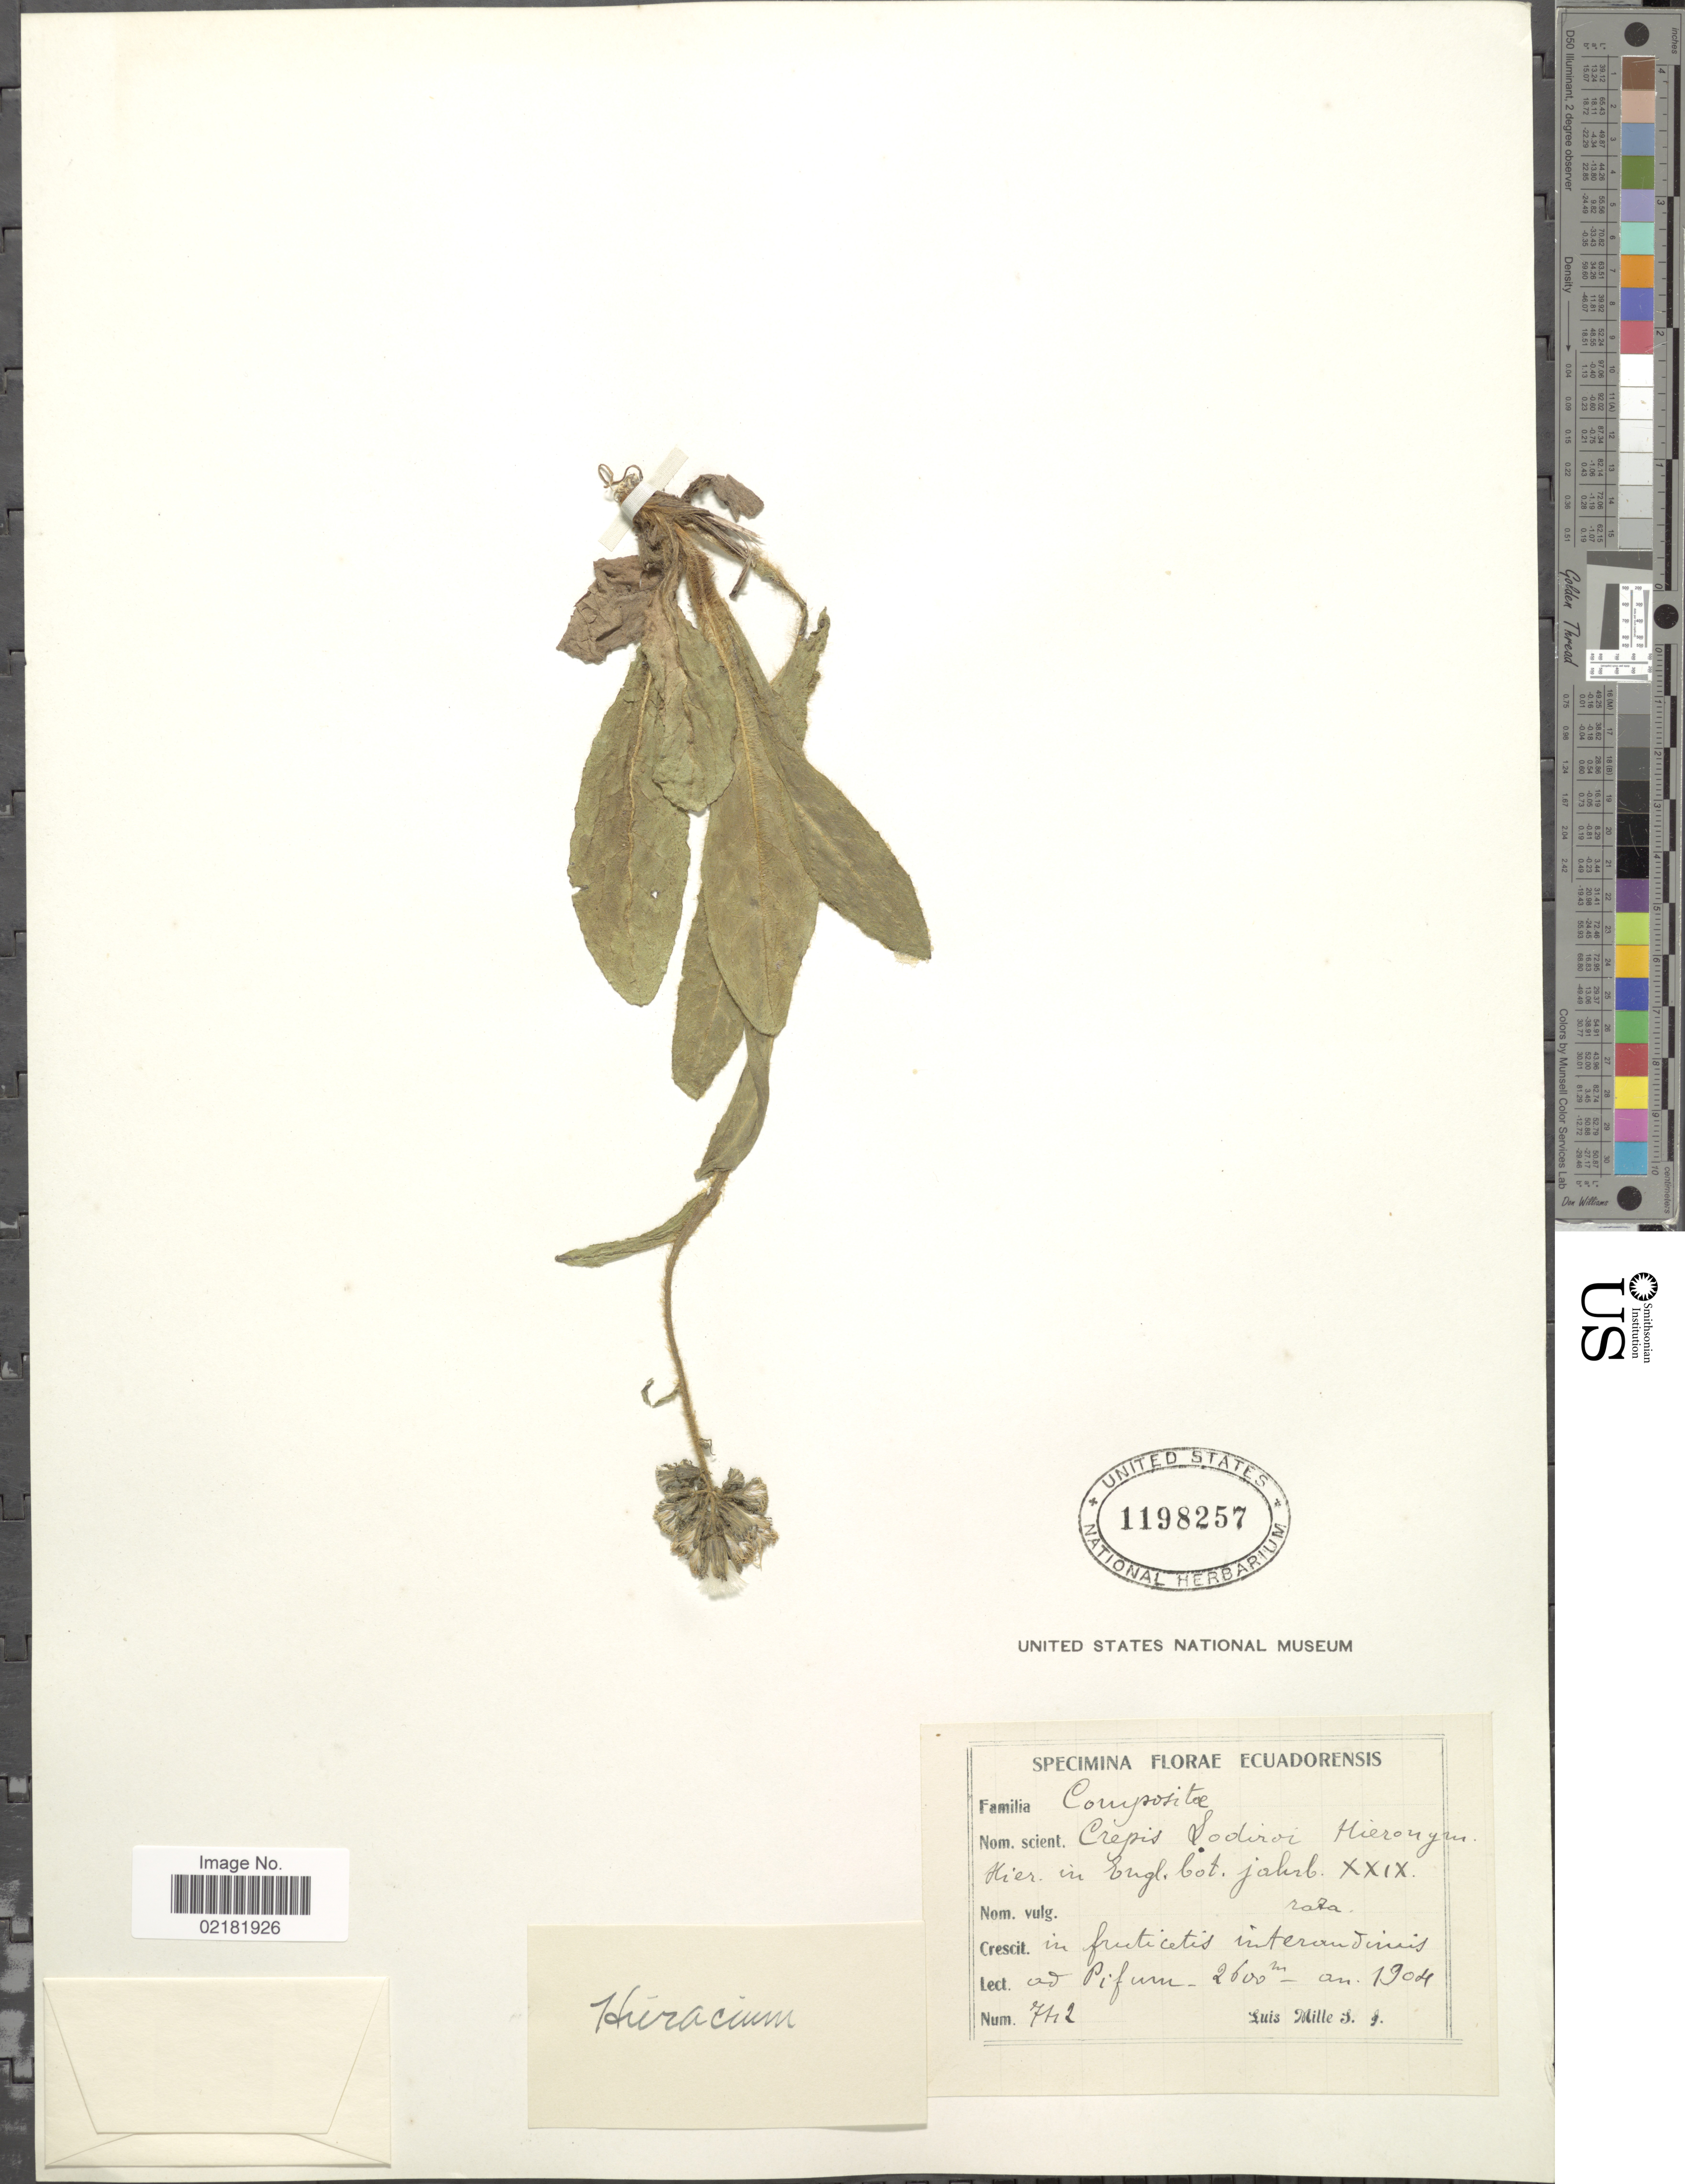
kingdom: Plantae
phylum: Tracheophyta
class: Magnoliopsida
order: Asterales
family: Asteraceae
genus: Hieracium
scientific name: Hieracium repandulare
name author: Druce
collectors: L. Mille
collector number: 742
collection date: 1904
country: Ecuador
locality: Ad Pifum.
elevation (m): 2600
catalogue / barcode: US 1198257